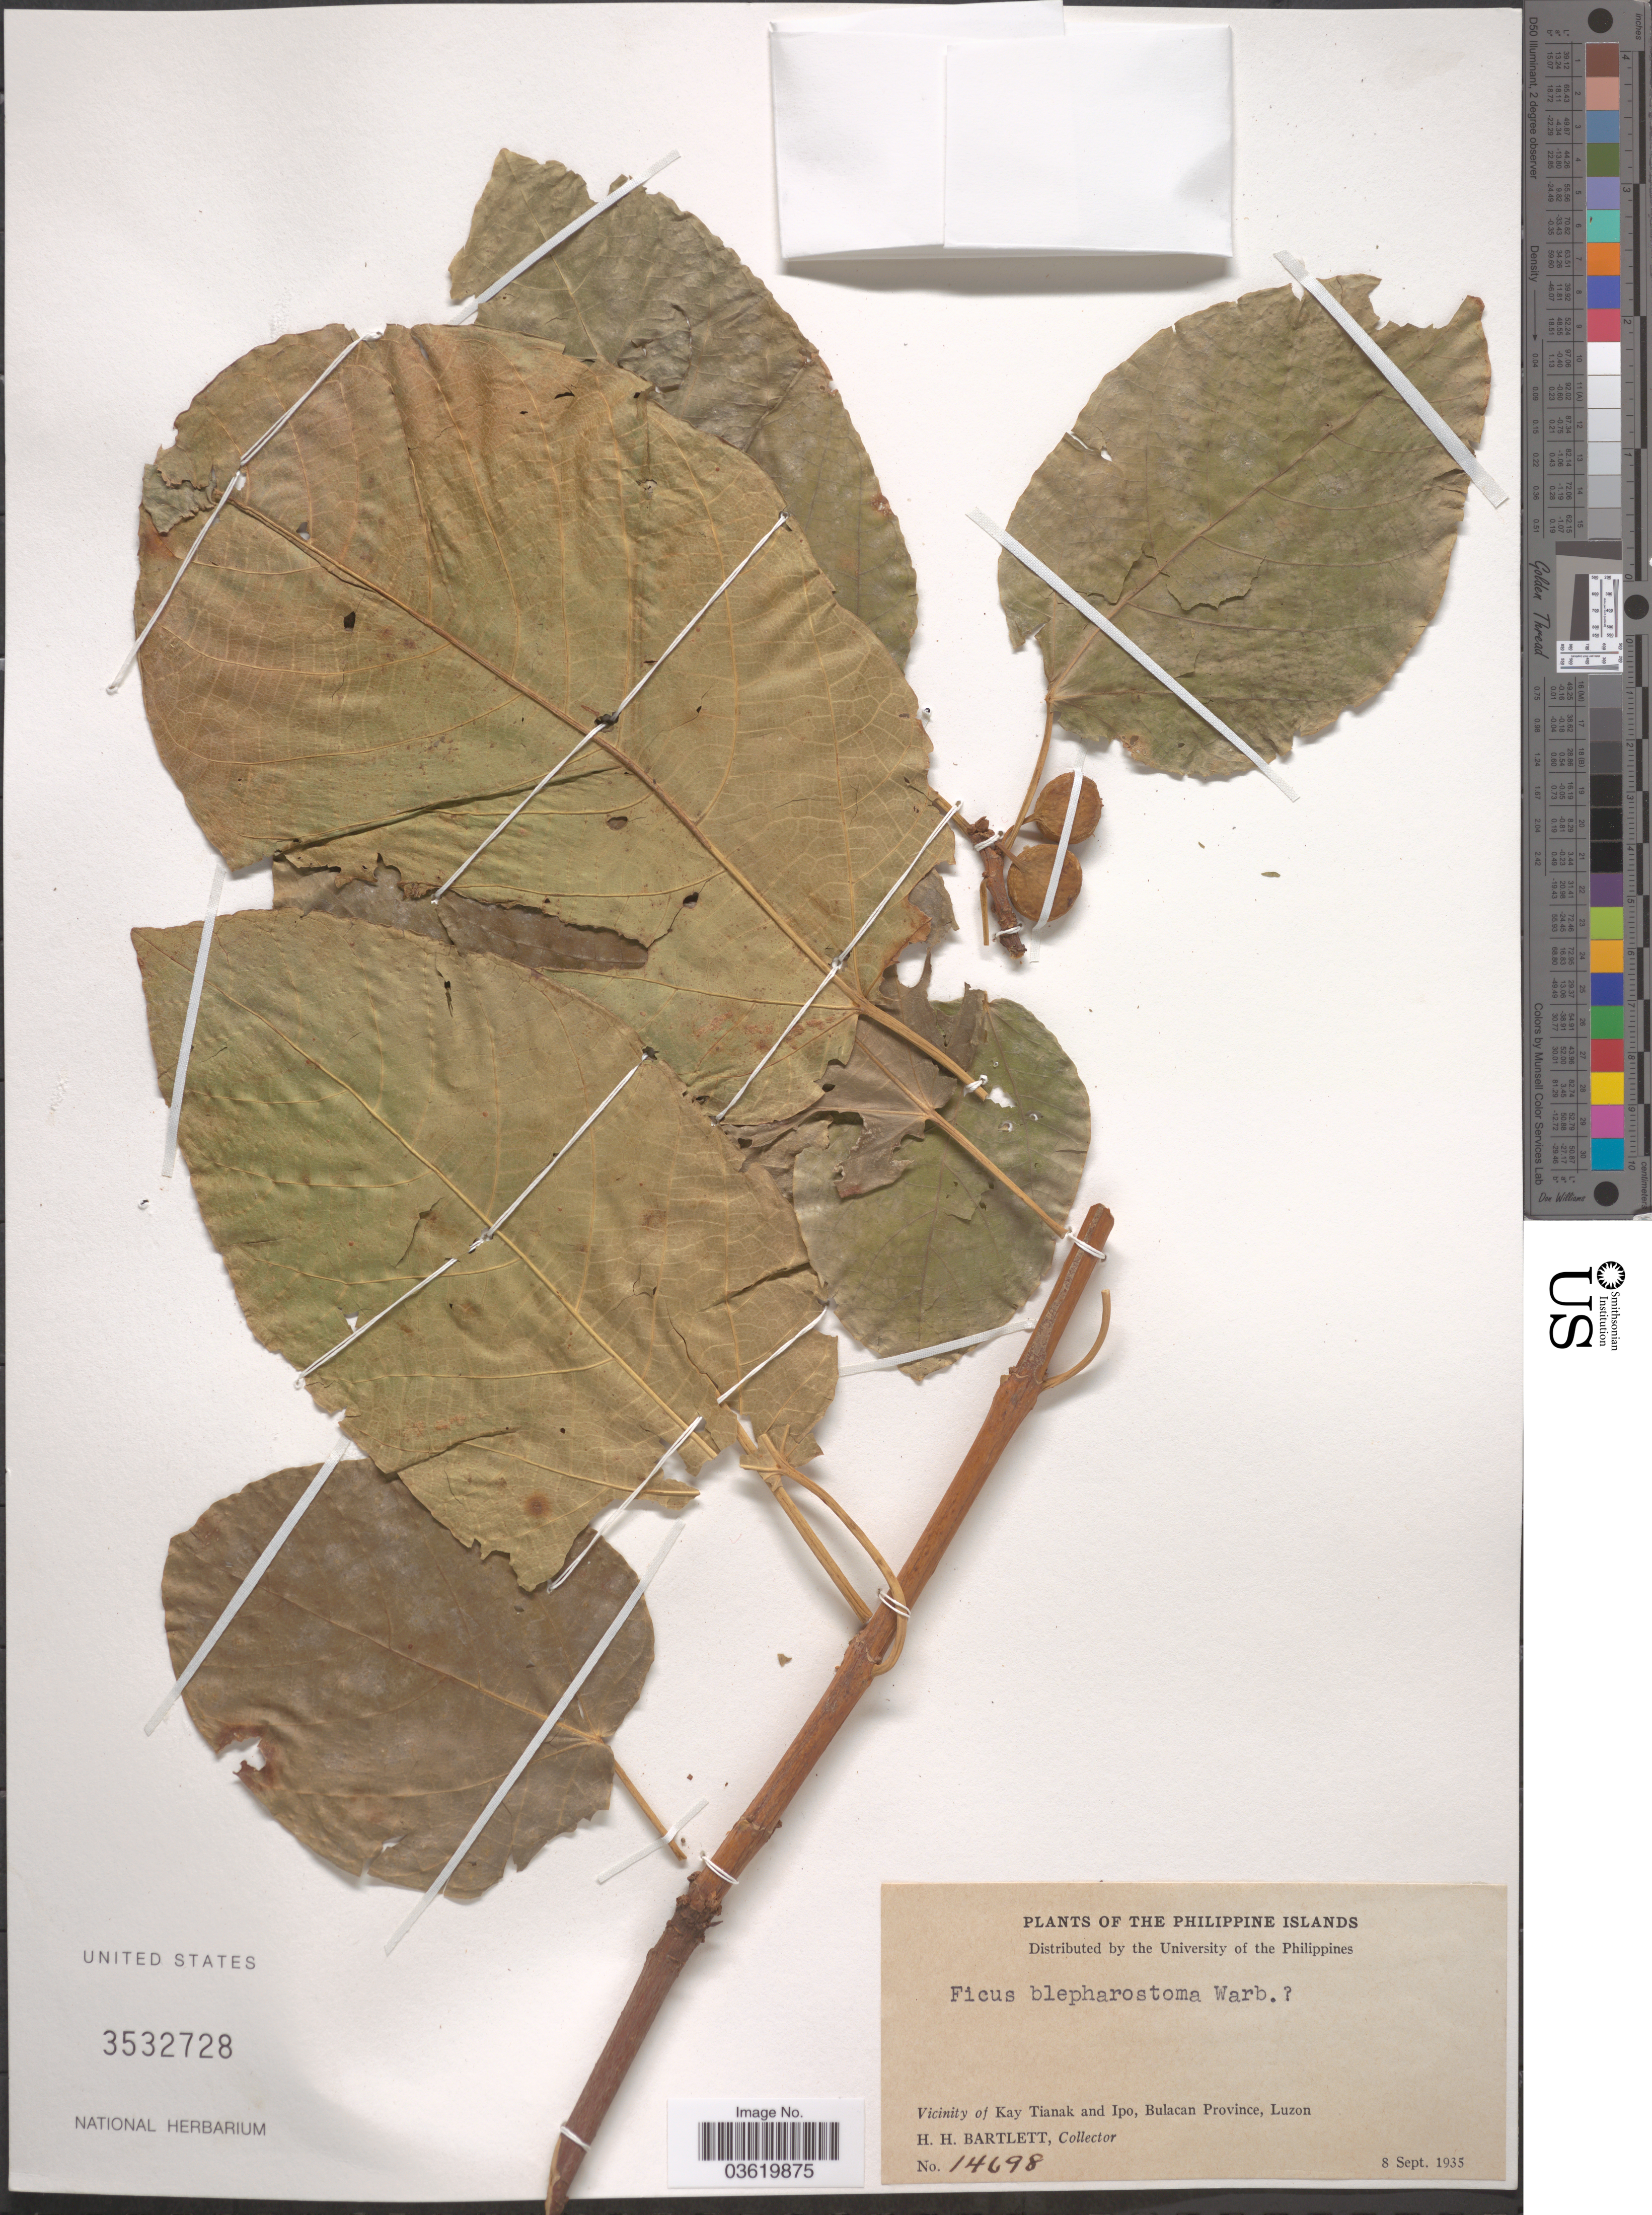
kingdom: Plantae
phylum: Tracheophyta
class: Magnoliopsida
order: Rosales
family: Moraceae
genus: Ficus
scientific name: Ficus ulmifolia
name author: Lam.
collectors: H. H. Bartlett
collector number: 14698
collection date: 1935-09-08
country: Philippines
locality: Philippine Islands. Vicinity of Kay Tianak and Ipo, Bulacan Province, Luzon.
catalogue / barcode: US 3532728